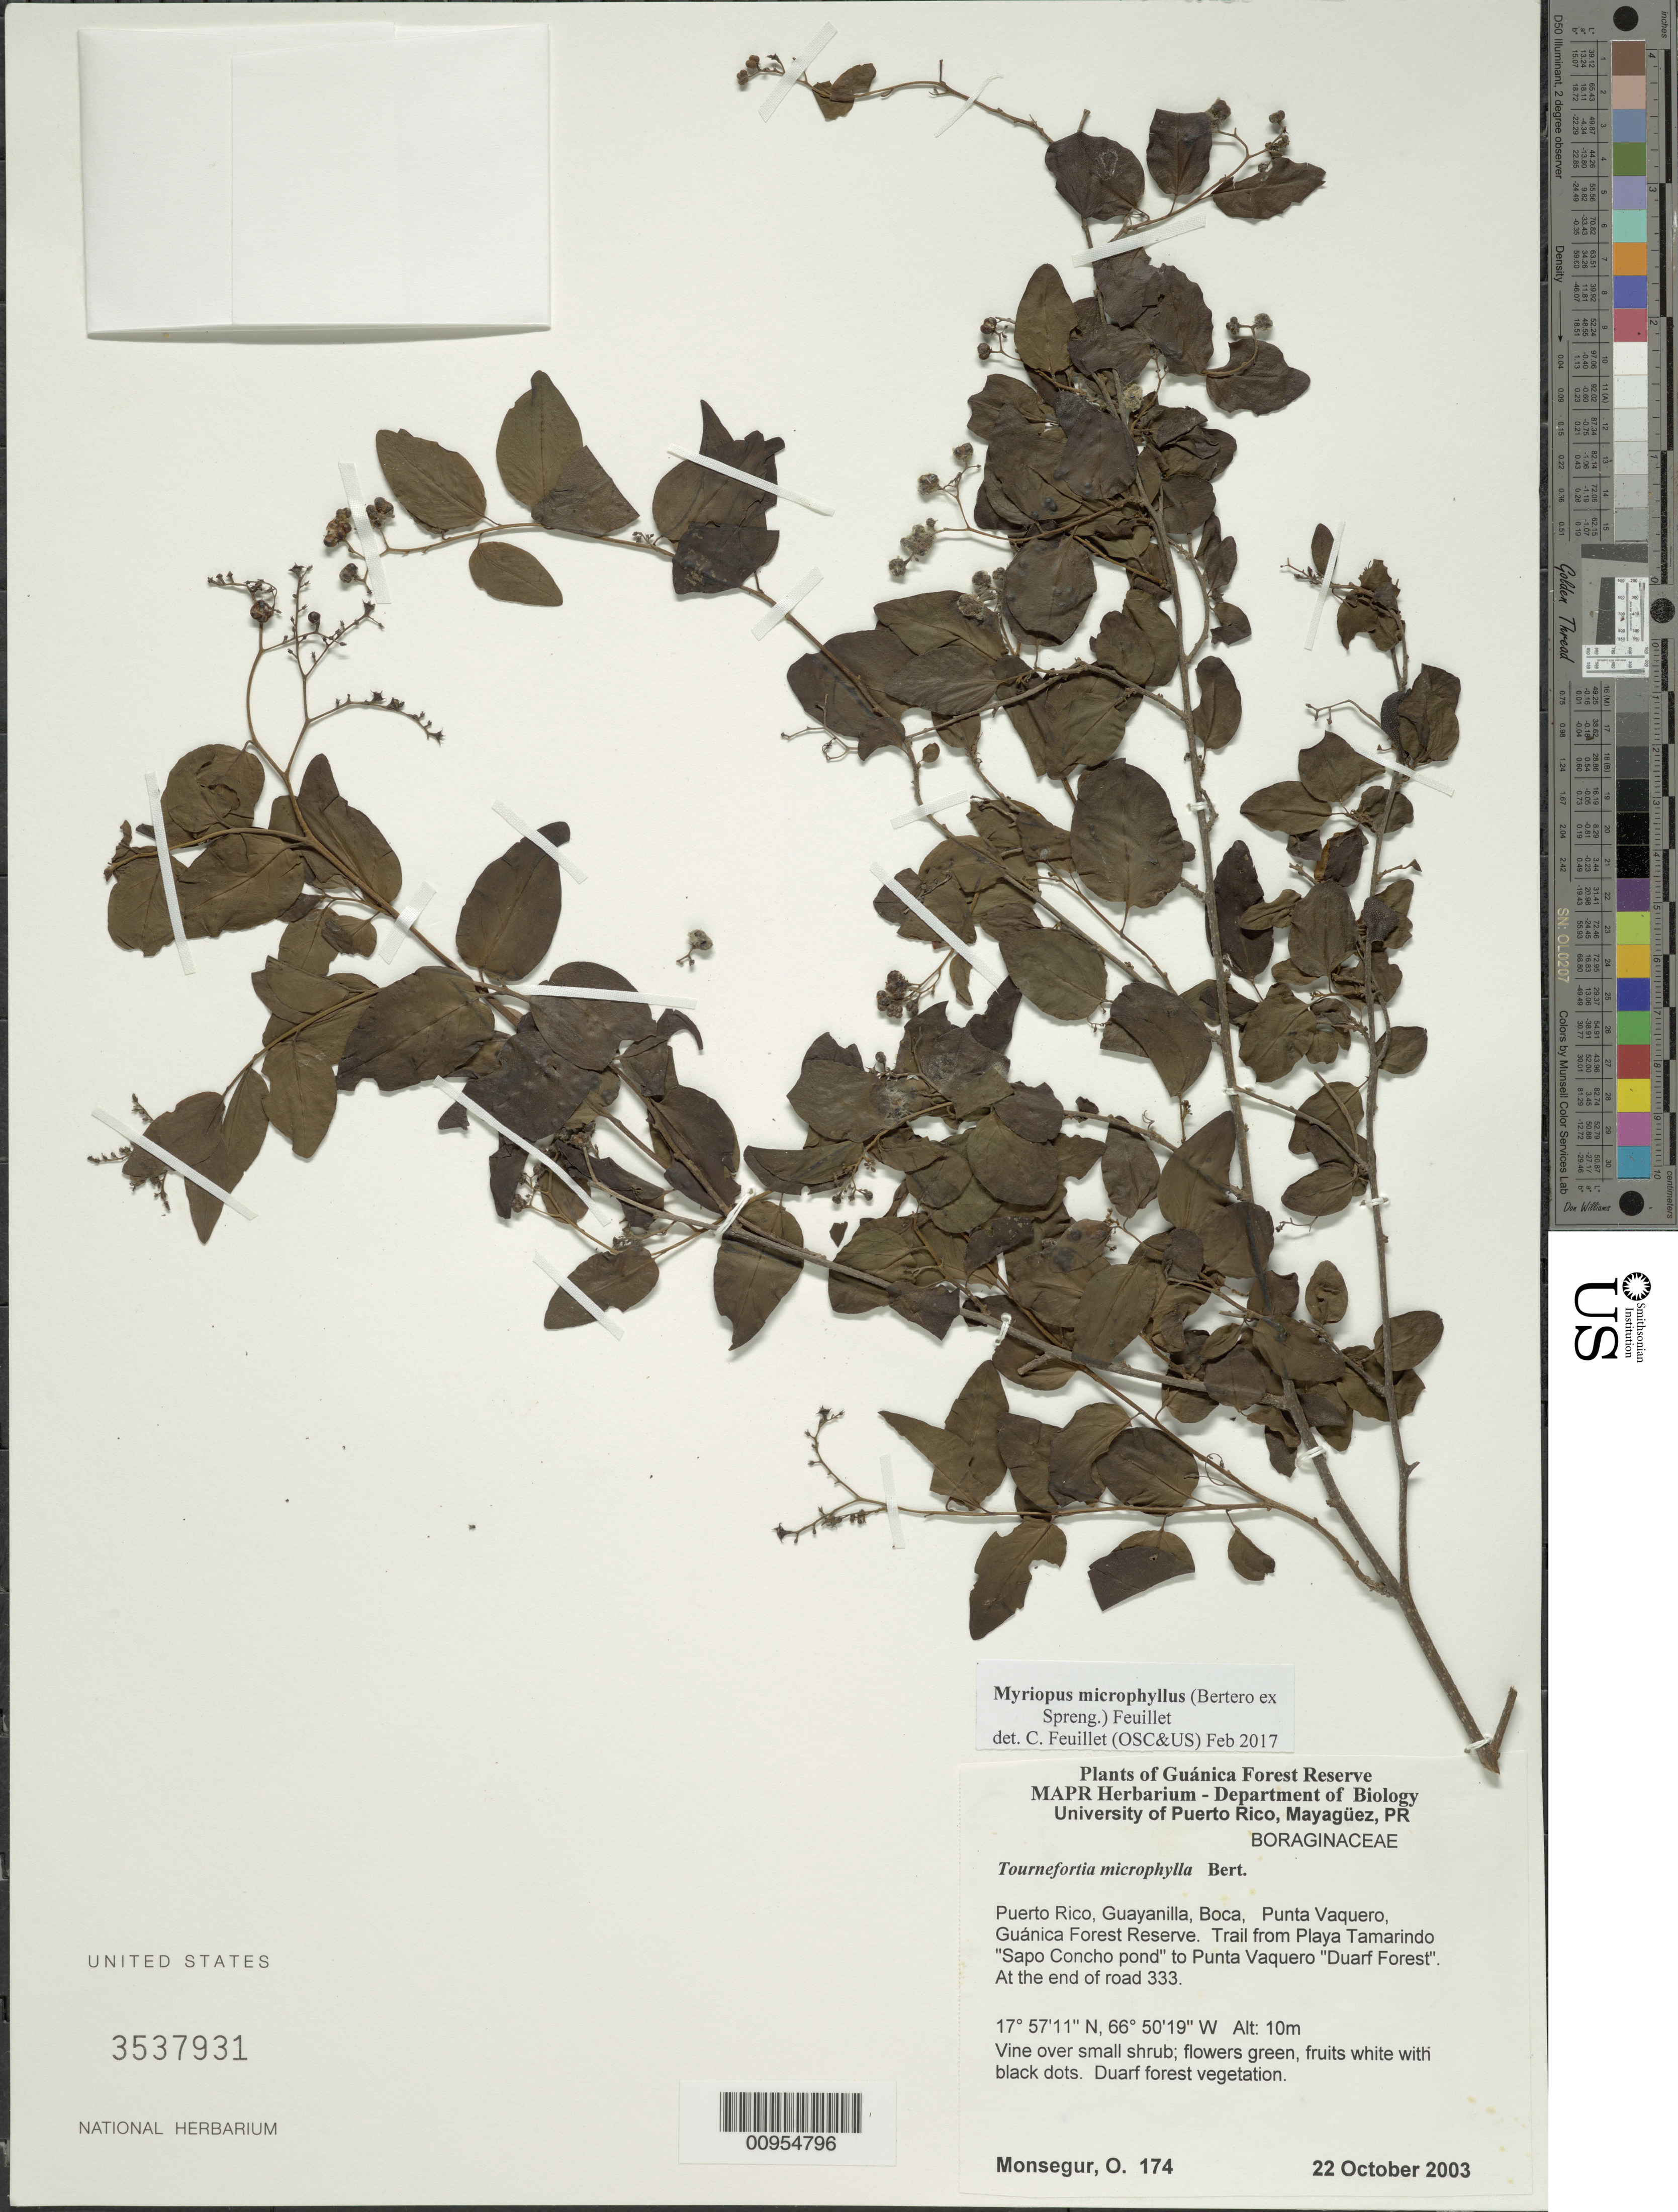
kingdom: Plantae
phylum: Tracheophyta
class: Magnoliopsida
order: Boraginales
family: Heliotropiaceae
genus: Myriopus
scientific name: Myriopus microphyllus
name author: (Bertero ex Spreng.) Feuillet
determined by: Feuillet, C.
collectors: O. Monsegur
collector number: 174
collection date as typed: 22 Oct 2003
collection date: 2003-10-22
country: Puerto Rico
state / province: Guayanilla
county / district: Boca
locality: Guánica Forest Reserve. Punta Vaquero. Trail from Playa Tamarindo "Sapo Concho pond" to Punta Vaquero "Dwarf Forest". At the end of road 333.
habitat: Dwarf forest vegetation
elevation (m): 10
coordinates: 17.57108, 66.50189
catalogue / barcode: US 3537931